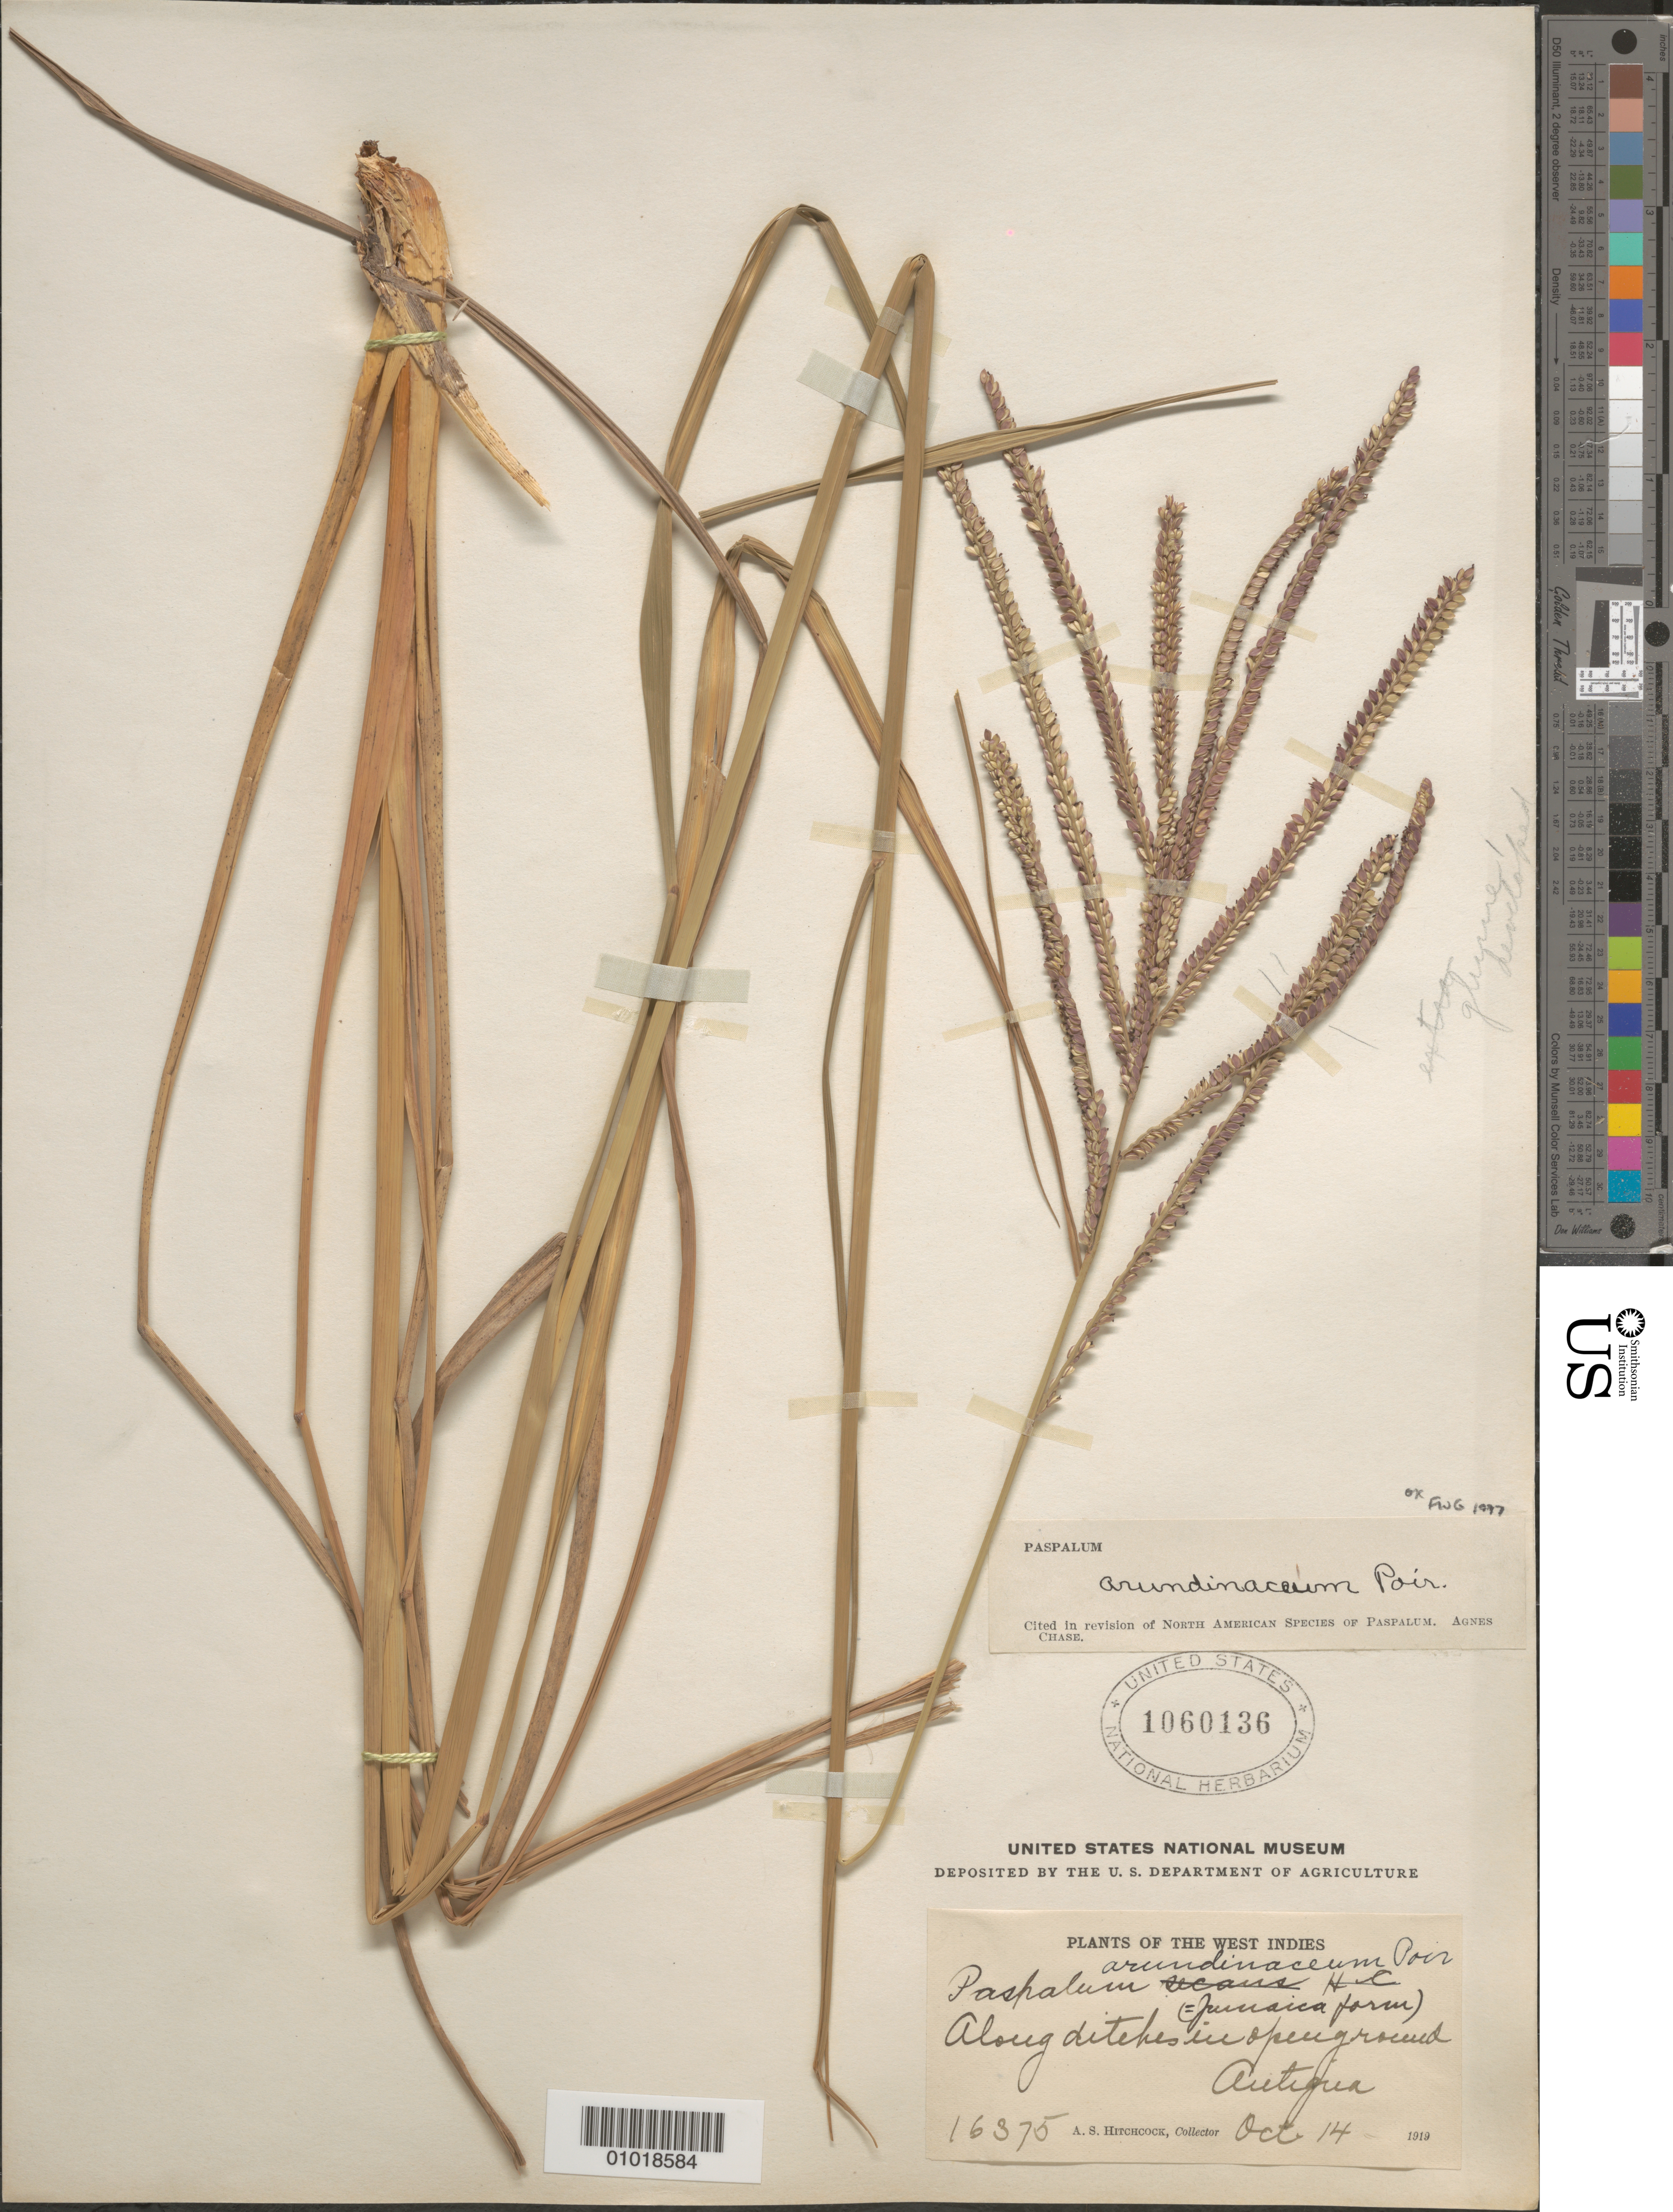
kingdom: Plantae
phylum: Tracheophyta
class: Liliopsida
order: Poales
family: Poaceae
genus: Paspalum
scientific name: Paspalum arundinaceum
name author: Poir.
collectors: A. S. Hitchcock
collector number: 16375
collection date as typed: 14 Oct 1919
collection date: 1919-10-14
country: Antigua and Barbuda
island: Antigua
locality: Along ditches in open ground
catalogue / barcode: US 1060136